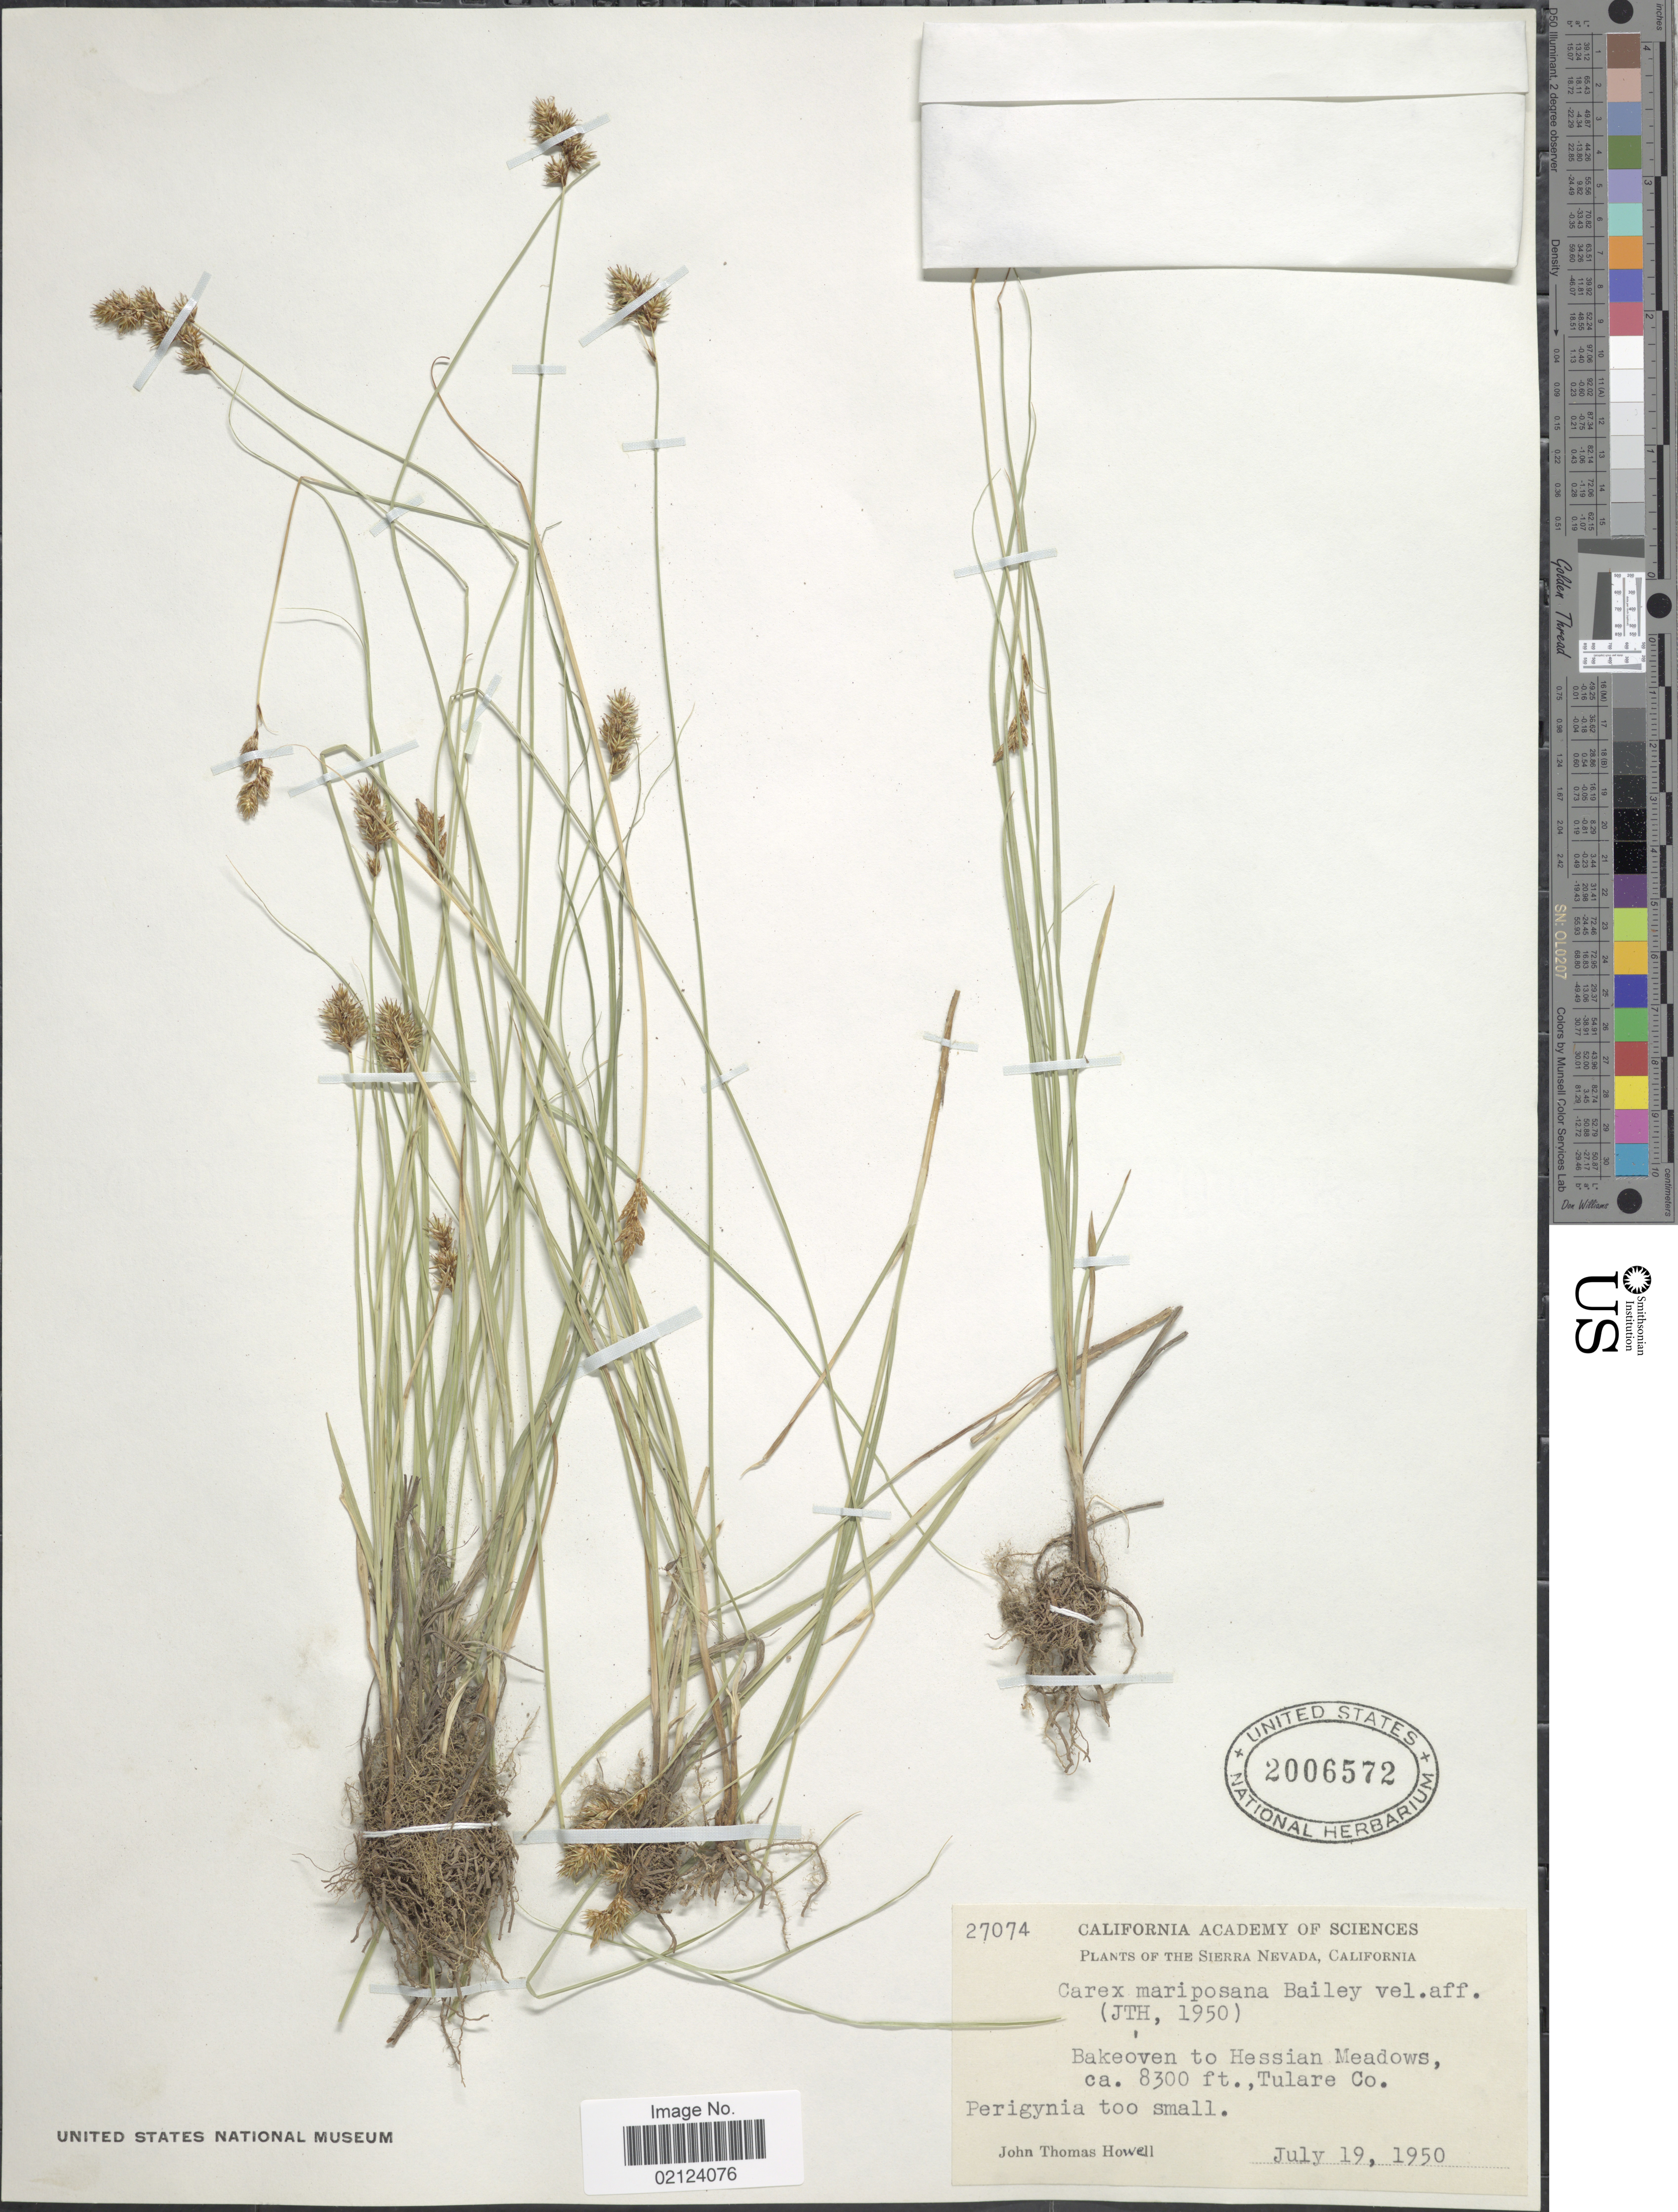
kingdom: Plantae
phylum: Tracheophyta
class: Liliopsida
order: Poales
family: Cyperaceae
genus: Carex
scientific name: Carex mariposana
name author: L.H. Bailey ex Mack.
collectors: J. T. Howell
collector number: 27074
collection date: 1950-07-19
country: United States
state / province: California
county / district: Tulare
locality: Sierra Nevada. Bakeoven to Hessian Meadows, Tulare Co.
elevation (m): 2530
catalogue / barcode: US 2006572